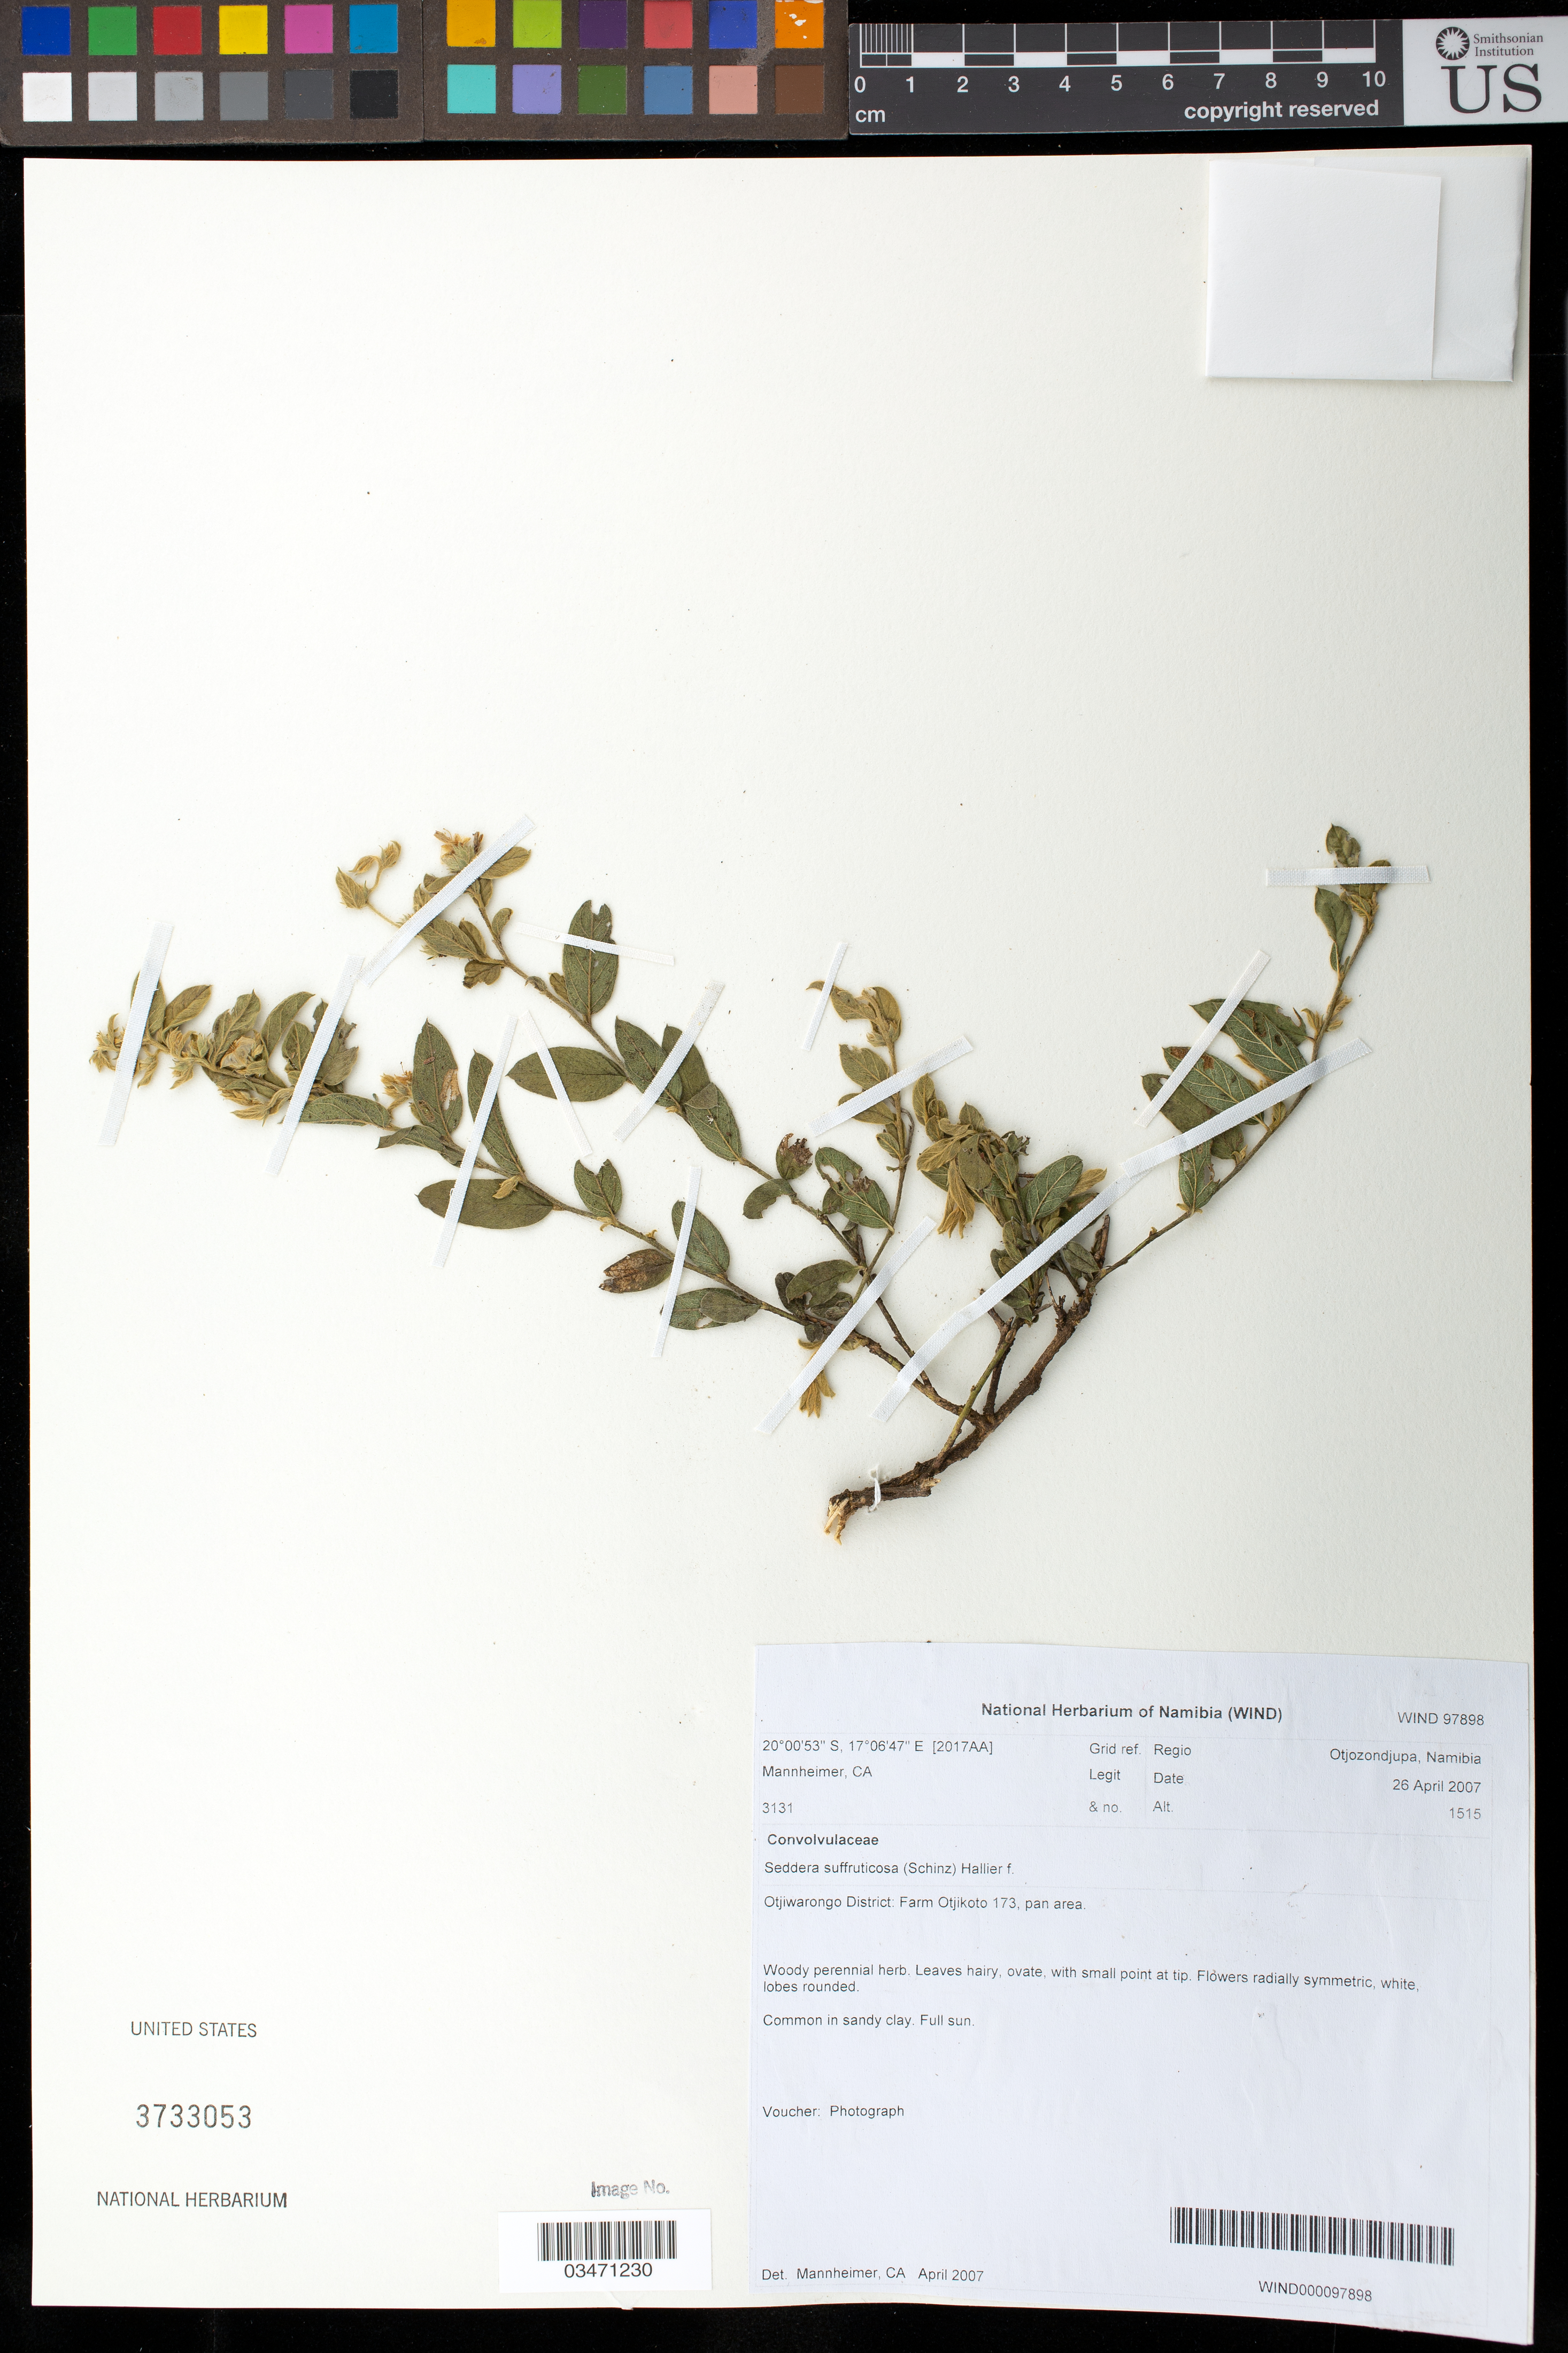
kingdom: Plantae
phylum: Tracheophyta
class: Magnoliopsida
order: Solanales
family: Convolvulaceae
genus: Seddera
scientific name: Seddera suffruticosa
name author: Hallier f.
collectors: C. A. Mannheimer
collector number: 3131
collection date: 2007-04-26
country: Namibia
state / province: Otjozondjupa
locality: Farm Otjikoto 173, pan area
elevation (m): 1515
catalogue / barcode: US 3733053